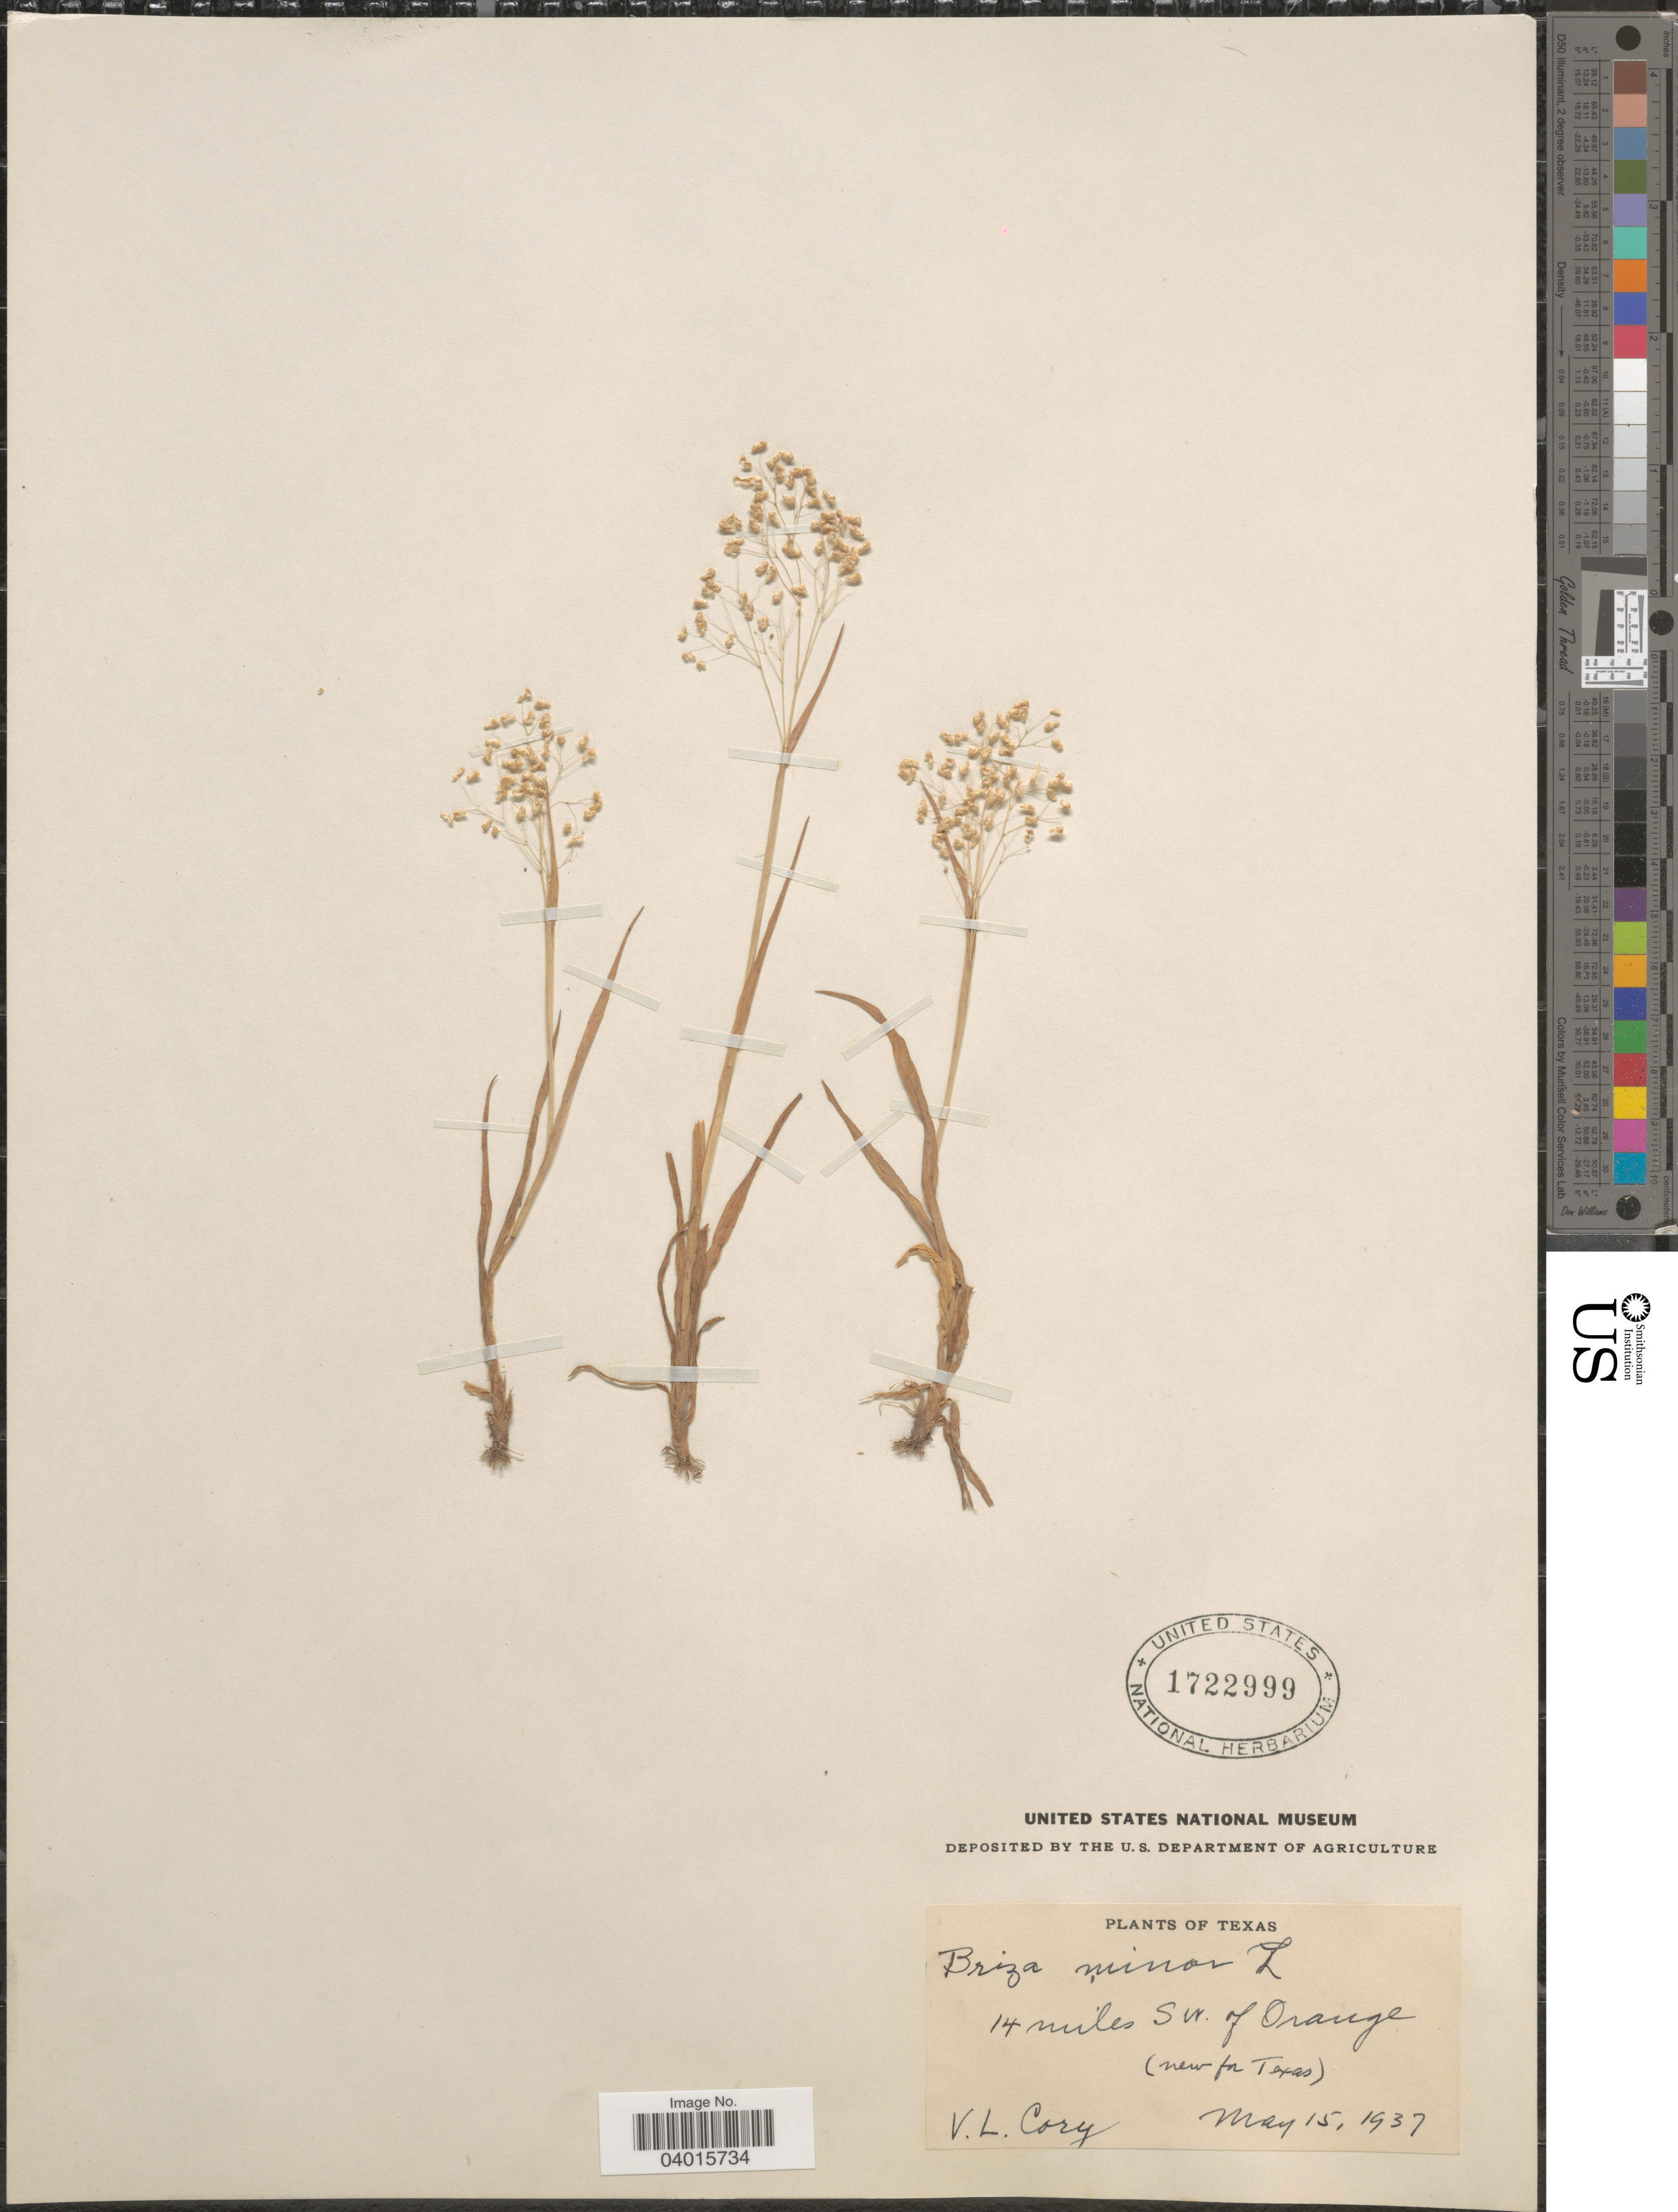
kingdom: Plantae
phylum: Tracheophyta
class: Liliopsida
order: Poales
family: Poaceae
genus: Briza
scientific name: Briza minor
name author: L.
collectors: V. Cory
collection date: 1937-05-15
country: United States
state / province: Texas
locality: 14 miles S.W. of Orange (new for Texas).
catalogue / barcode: US 1722999